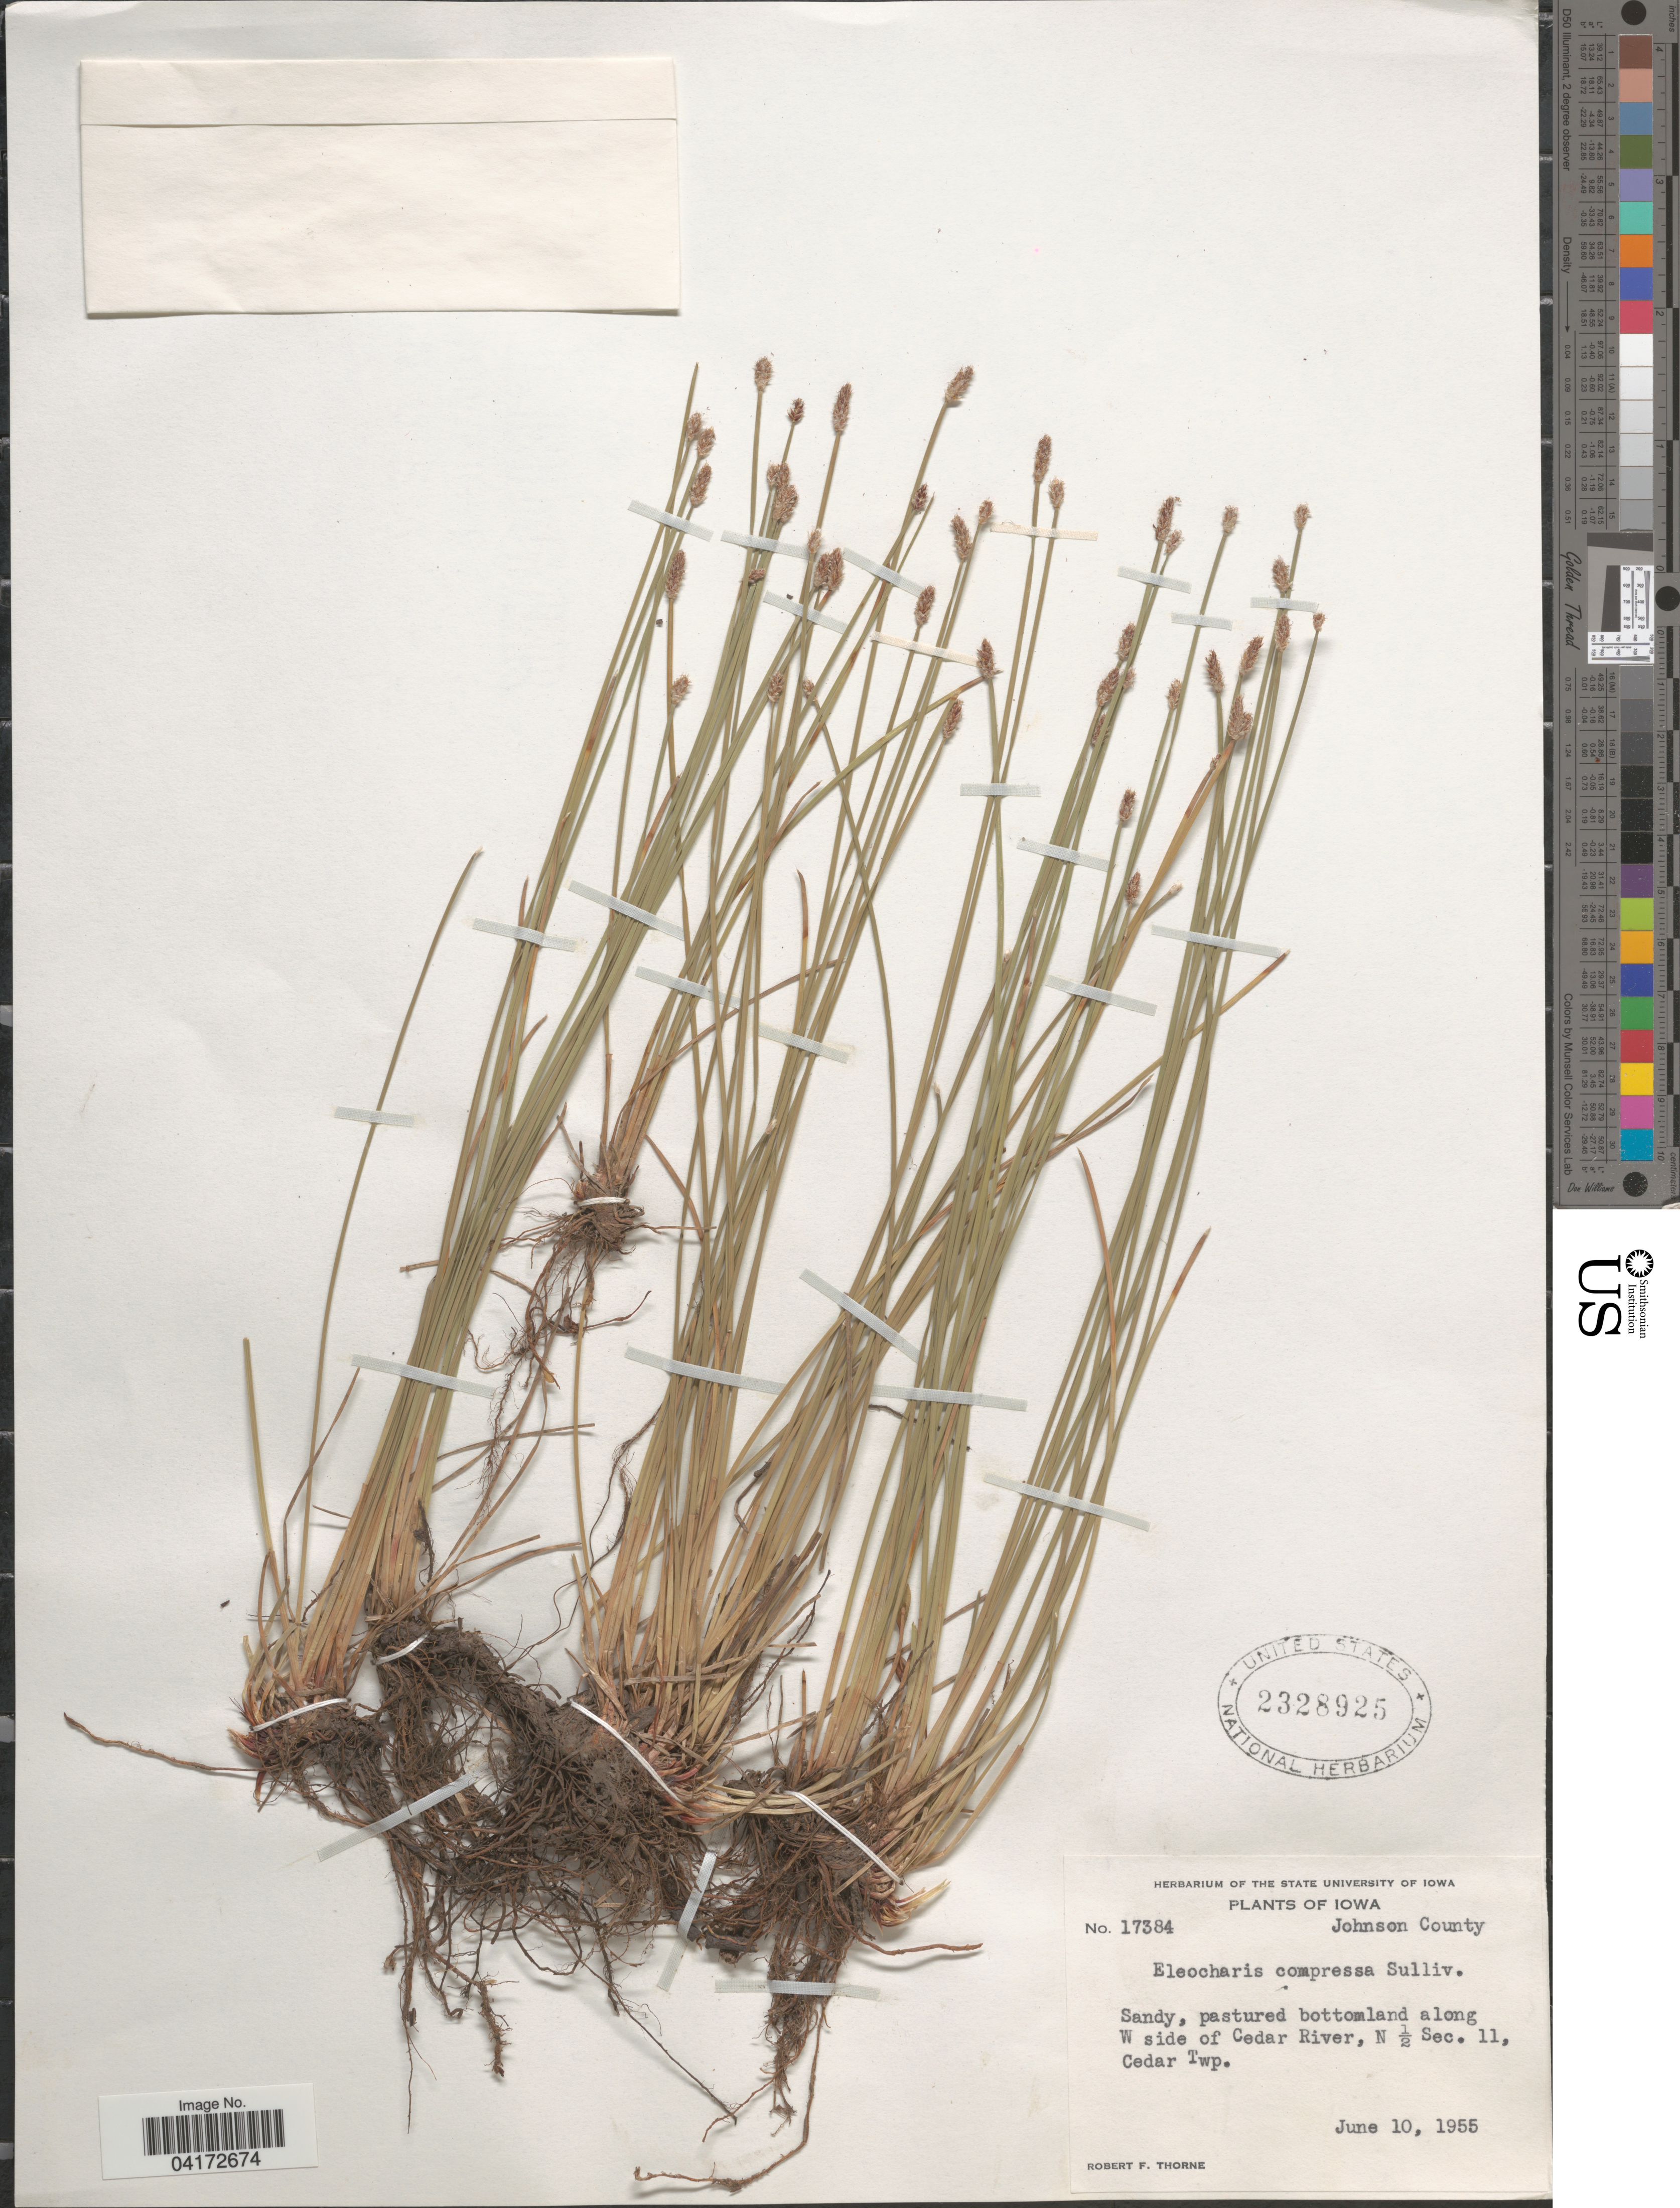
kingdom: Plantae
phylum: Tracheophyta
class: Liliopsida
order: Poales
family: Cyperaceae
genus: Eleocharis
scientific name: Eleocharis compressa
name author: Sull.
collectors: R. F. Thorne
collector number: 17384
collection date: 1955-06-10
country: United States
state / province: Iowa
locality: Johnson County. Sandy, pastured bottomland along W side of Cedar River, N ½ Sec. 11, Cedar Twp.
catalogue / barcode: US 2328925